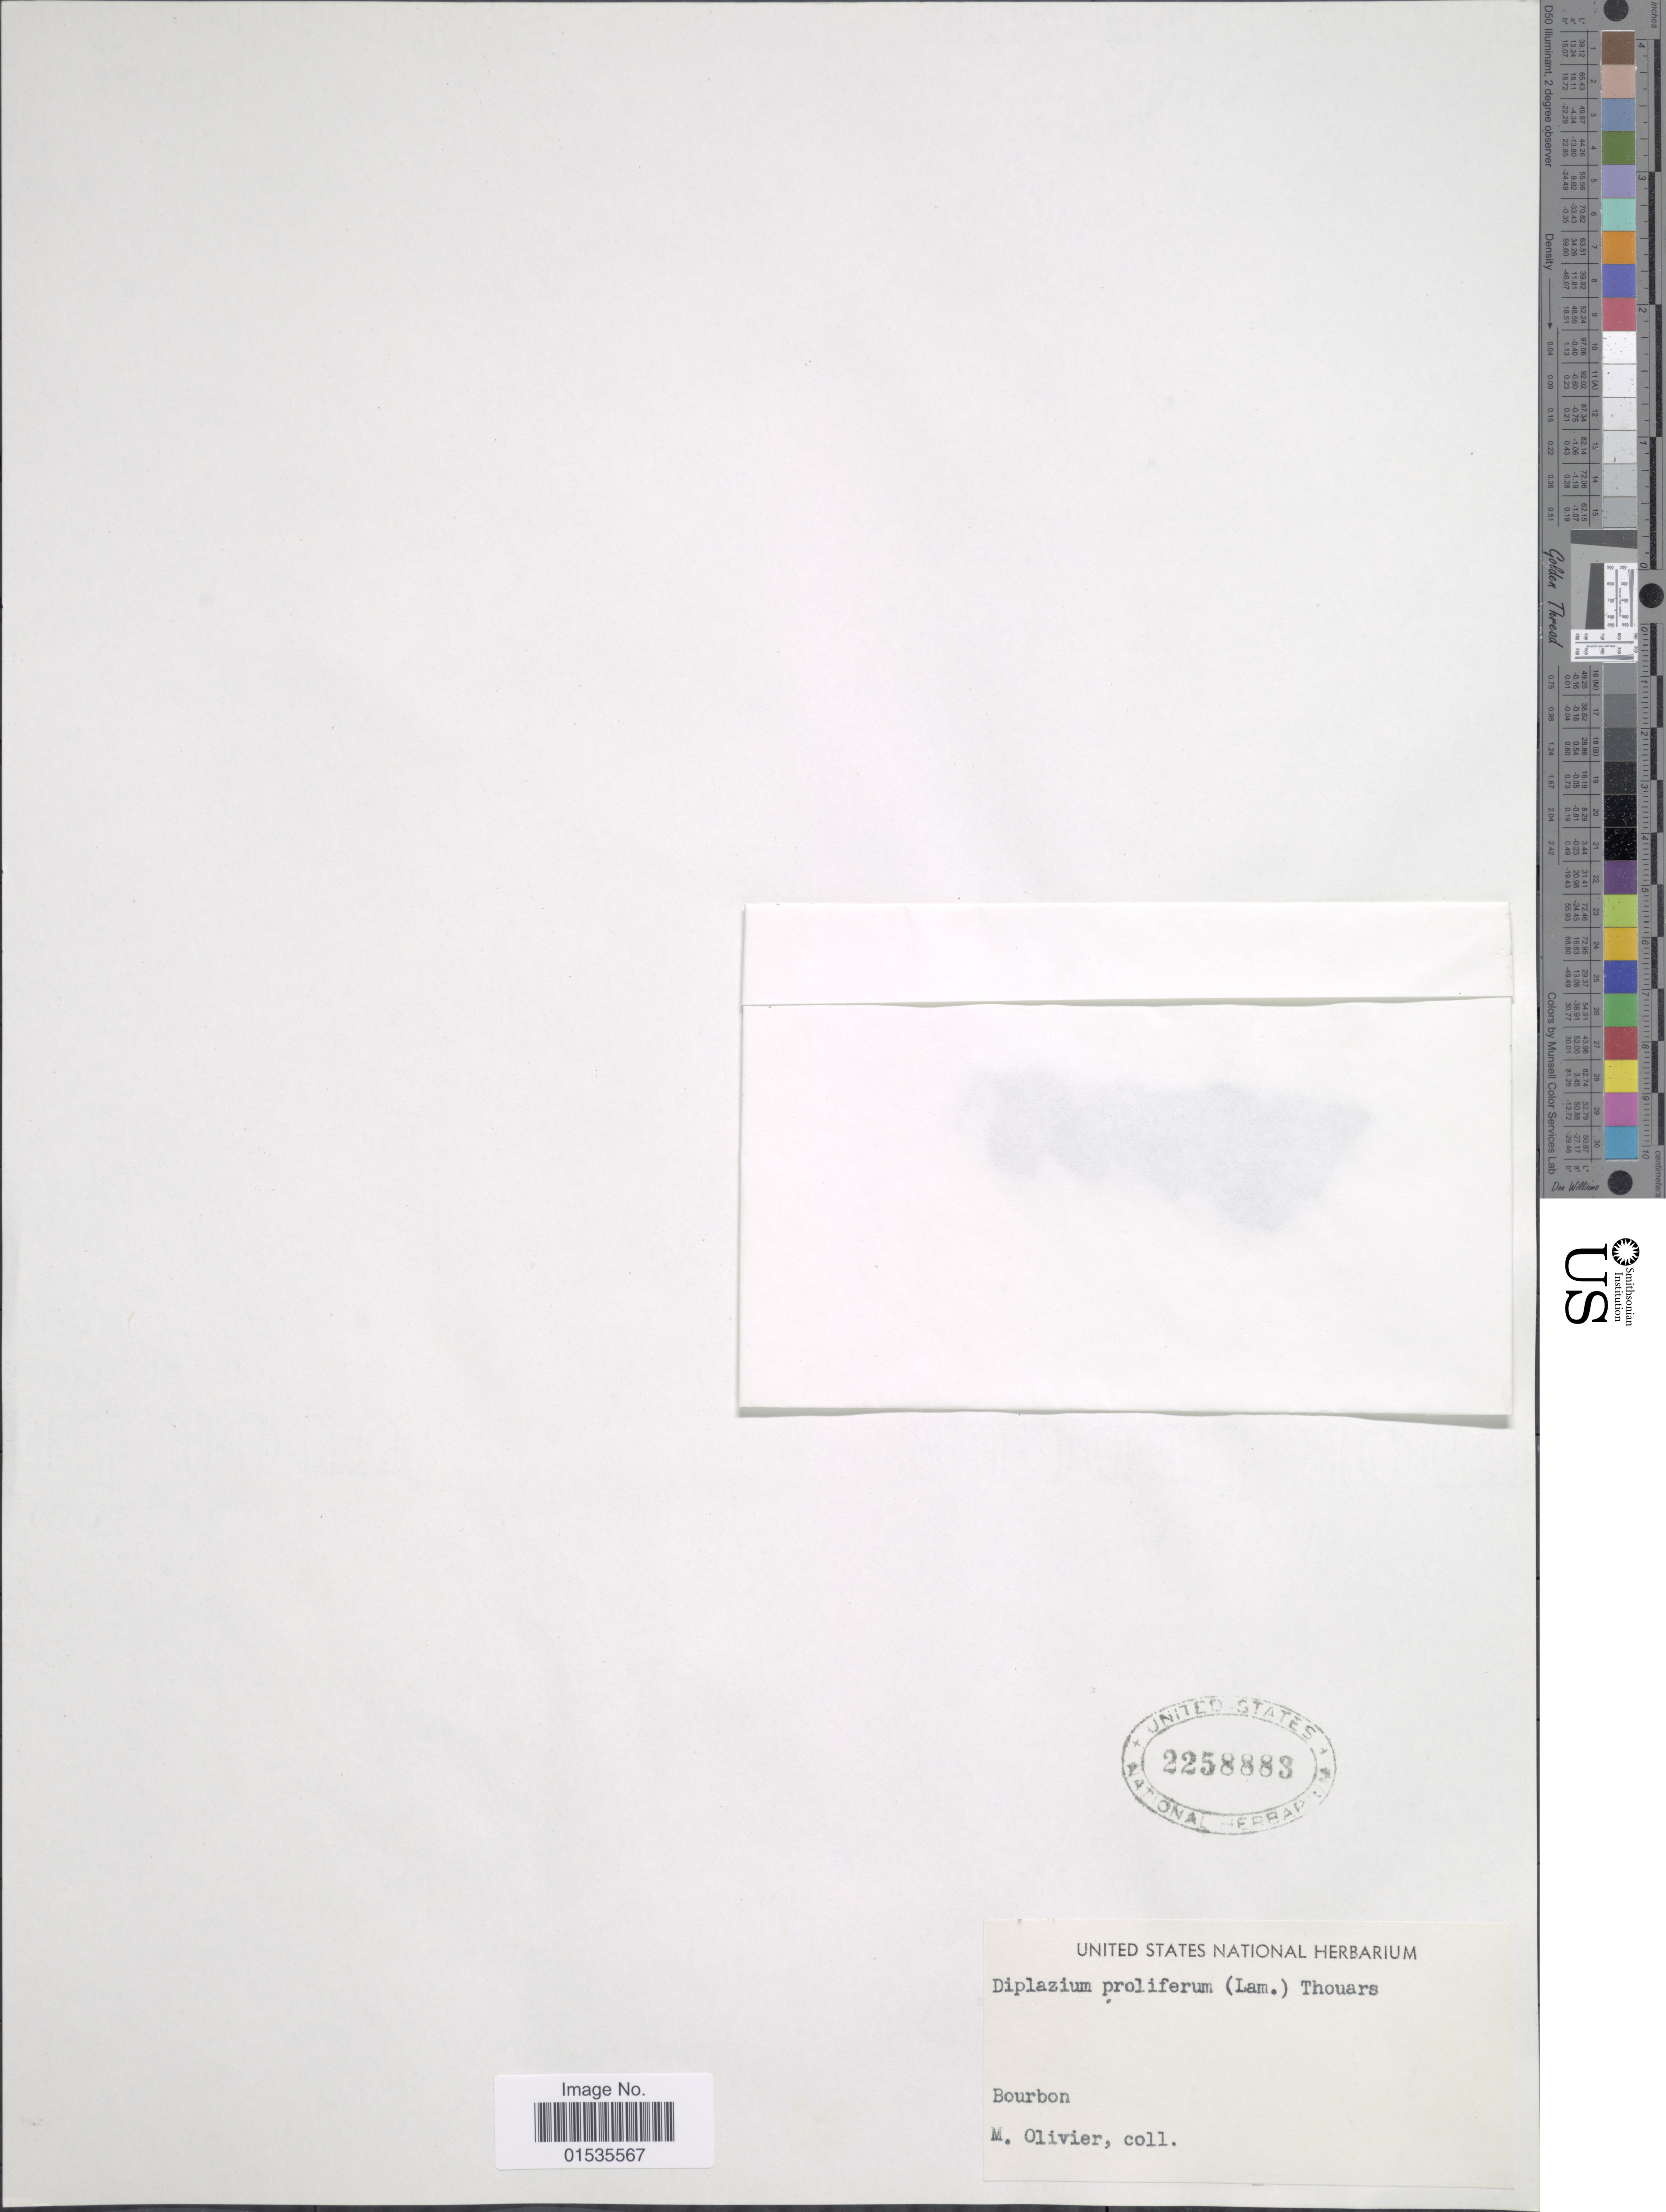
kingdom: Plantae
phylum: Tracheophyta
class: Polypodiopsida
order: Polypodiales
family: Athyriaceae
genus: Diplazium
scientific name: Diplazium proliferum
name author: (Lam.) Thouars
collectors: M. Olivier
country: Reunion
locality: Bourbon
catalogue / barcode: US 2258883